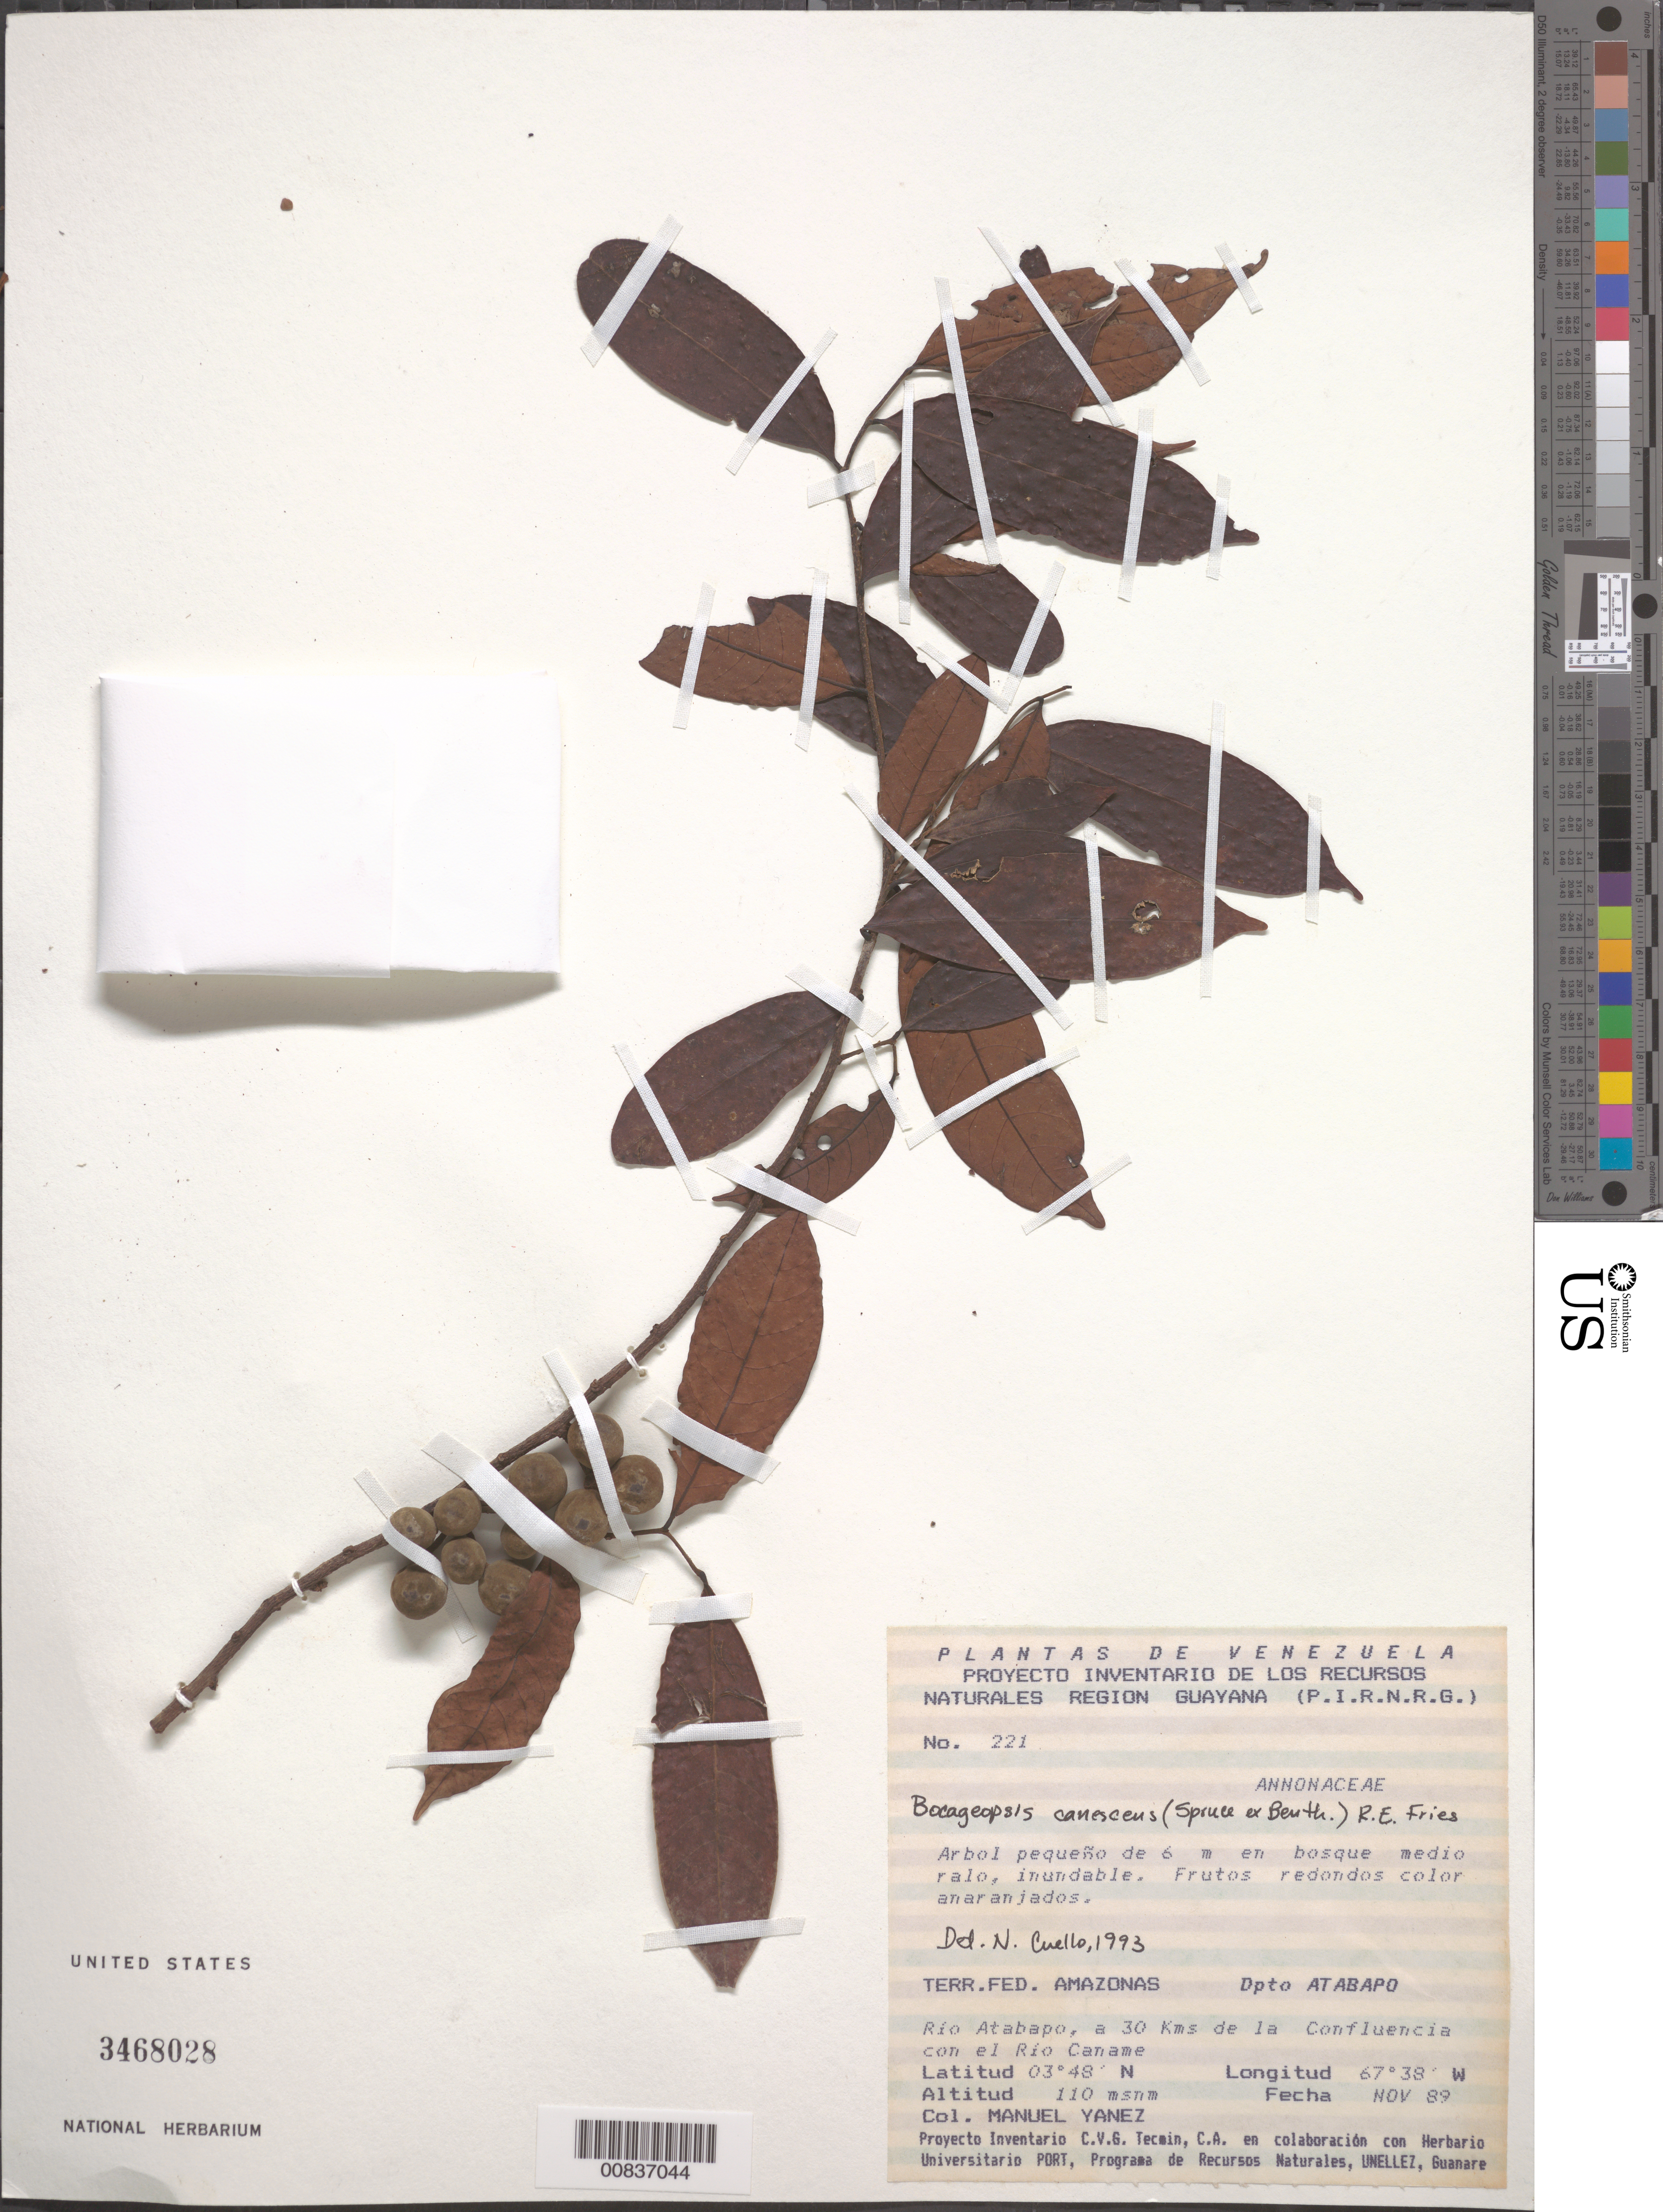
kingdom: Plantae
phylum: Tracheophyta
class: Magnoliopsida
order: Magnoliales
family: Annonaceae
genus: Bocageopsis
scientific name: Bocageopsis canescens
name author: (Spruce ex Benth.) R.E. Fr.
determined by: Cuello, Nidia L.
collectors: M. Yanez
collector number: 221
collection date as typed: Nov-89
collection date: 1989-11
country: Venezuela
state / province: Amazonas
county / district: Atabapo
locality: Río Atabapo, a 30 km de la confluencia con el Río Caname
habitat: Bosque medio ralo, inundable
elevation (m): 110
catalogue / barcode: US 3468028